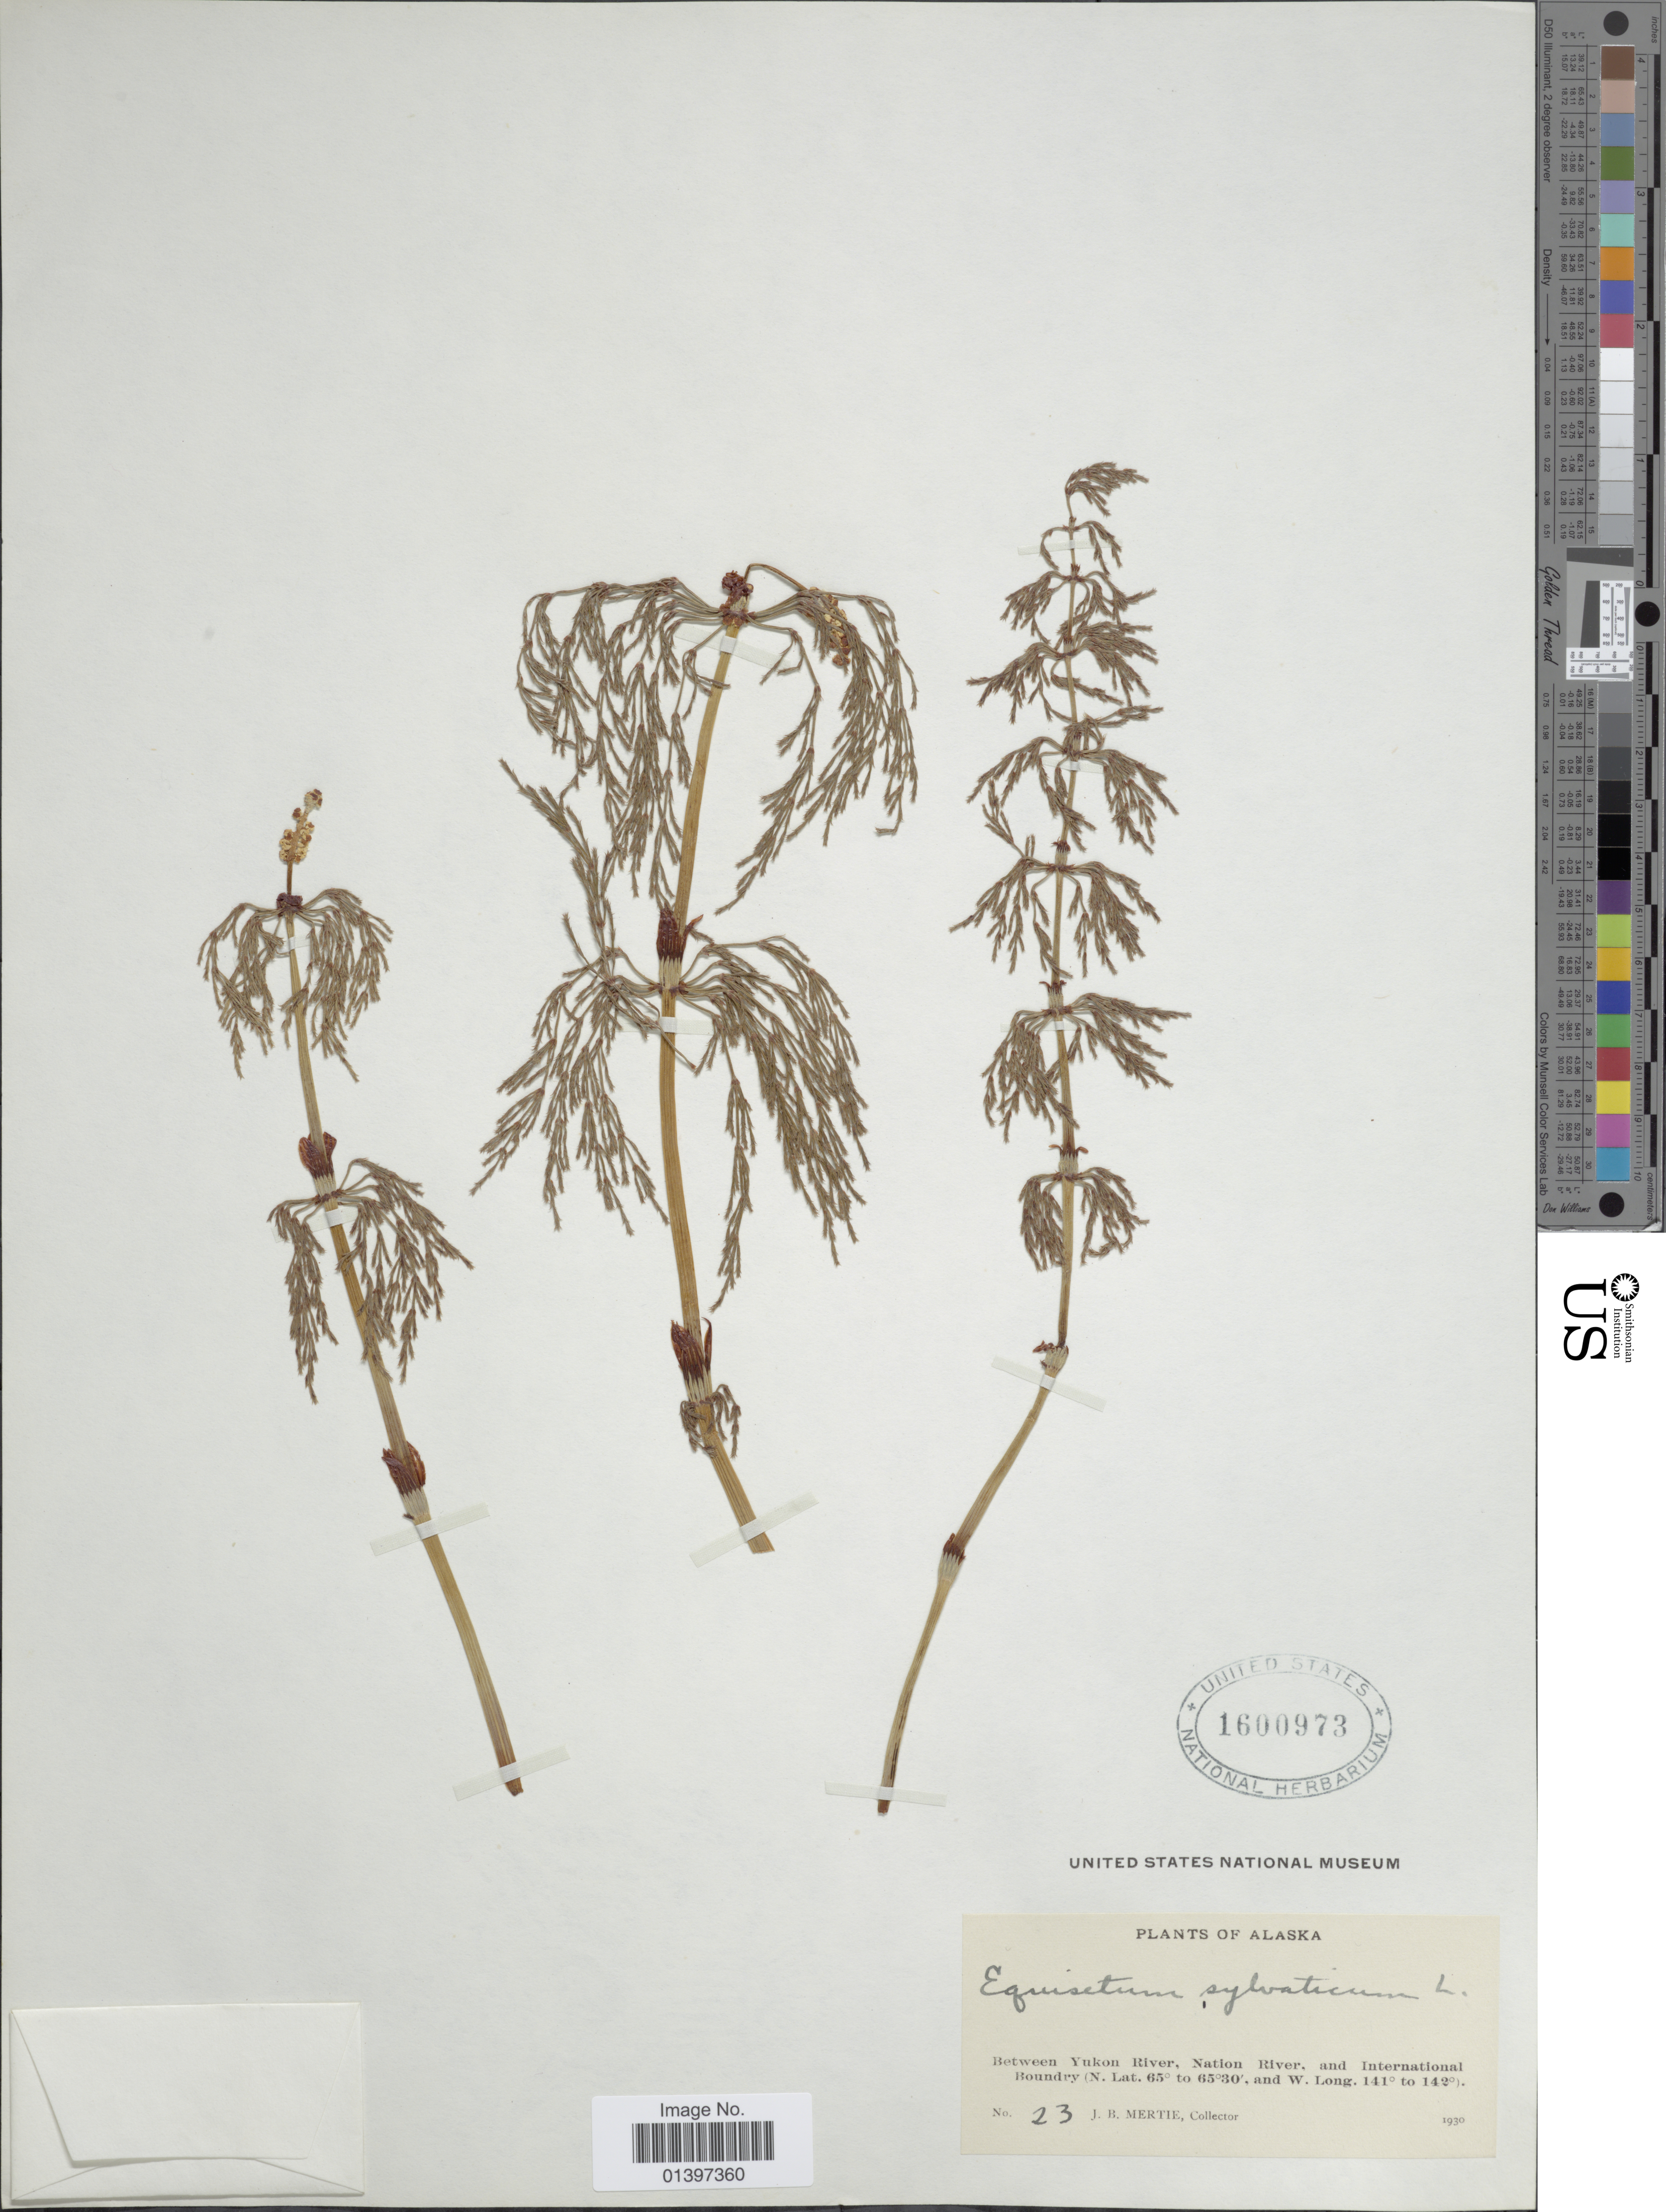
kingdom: Plantae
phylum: Tracheophyta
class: Polypodiopsida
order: Equisetales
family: Equisetaceae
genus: Equisetum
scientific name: Equisetum sylvaticum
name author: L.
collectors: J. Mertie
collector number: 23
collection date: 1930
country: United States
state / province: Alaska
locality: Between Yukon River Nation River and International Boundary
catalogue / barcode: US 1600973